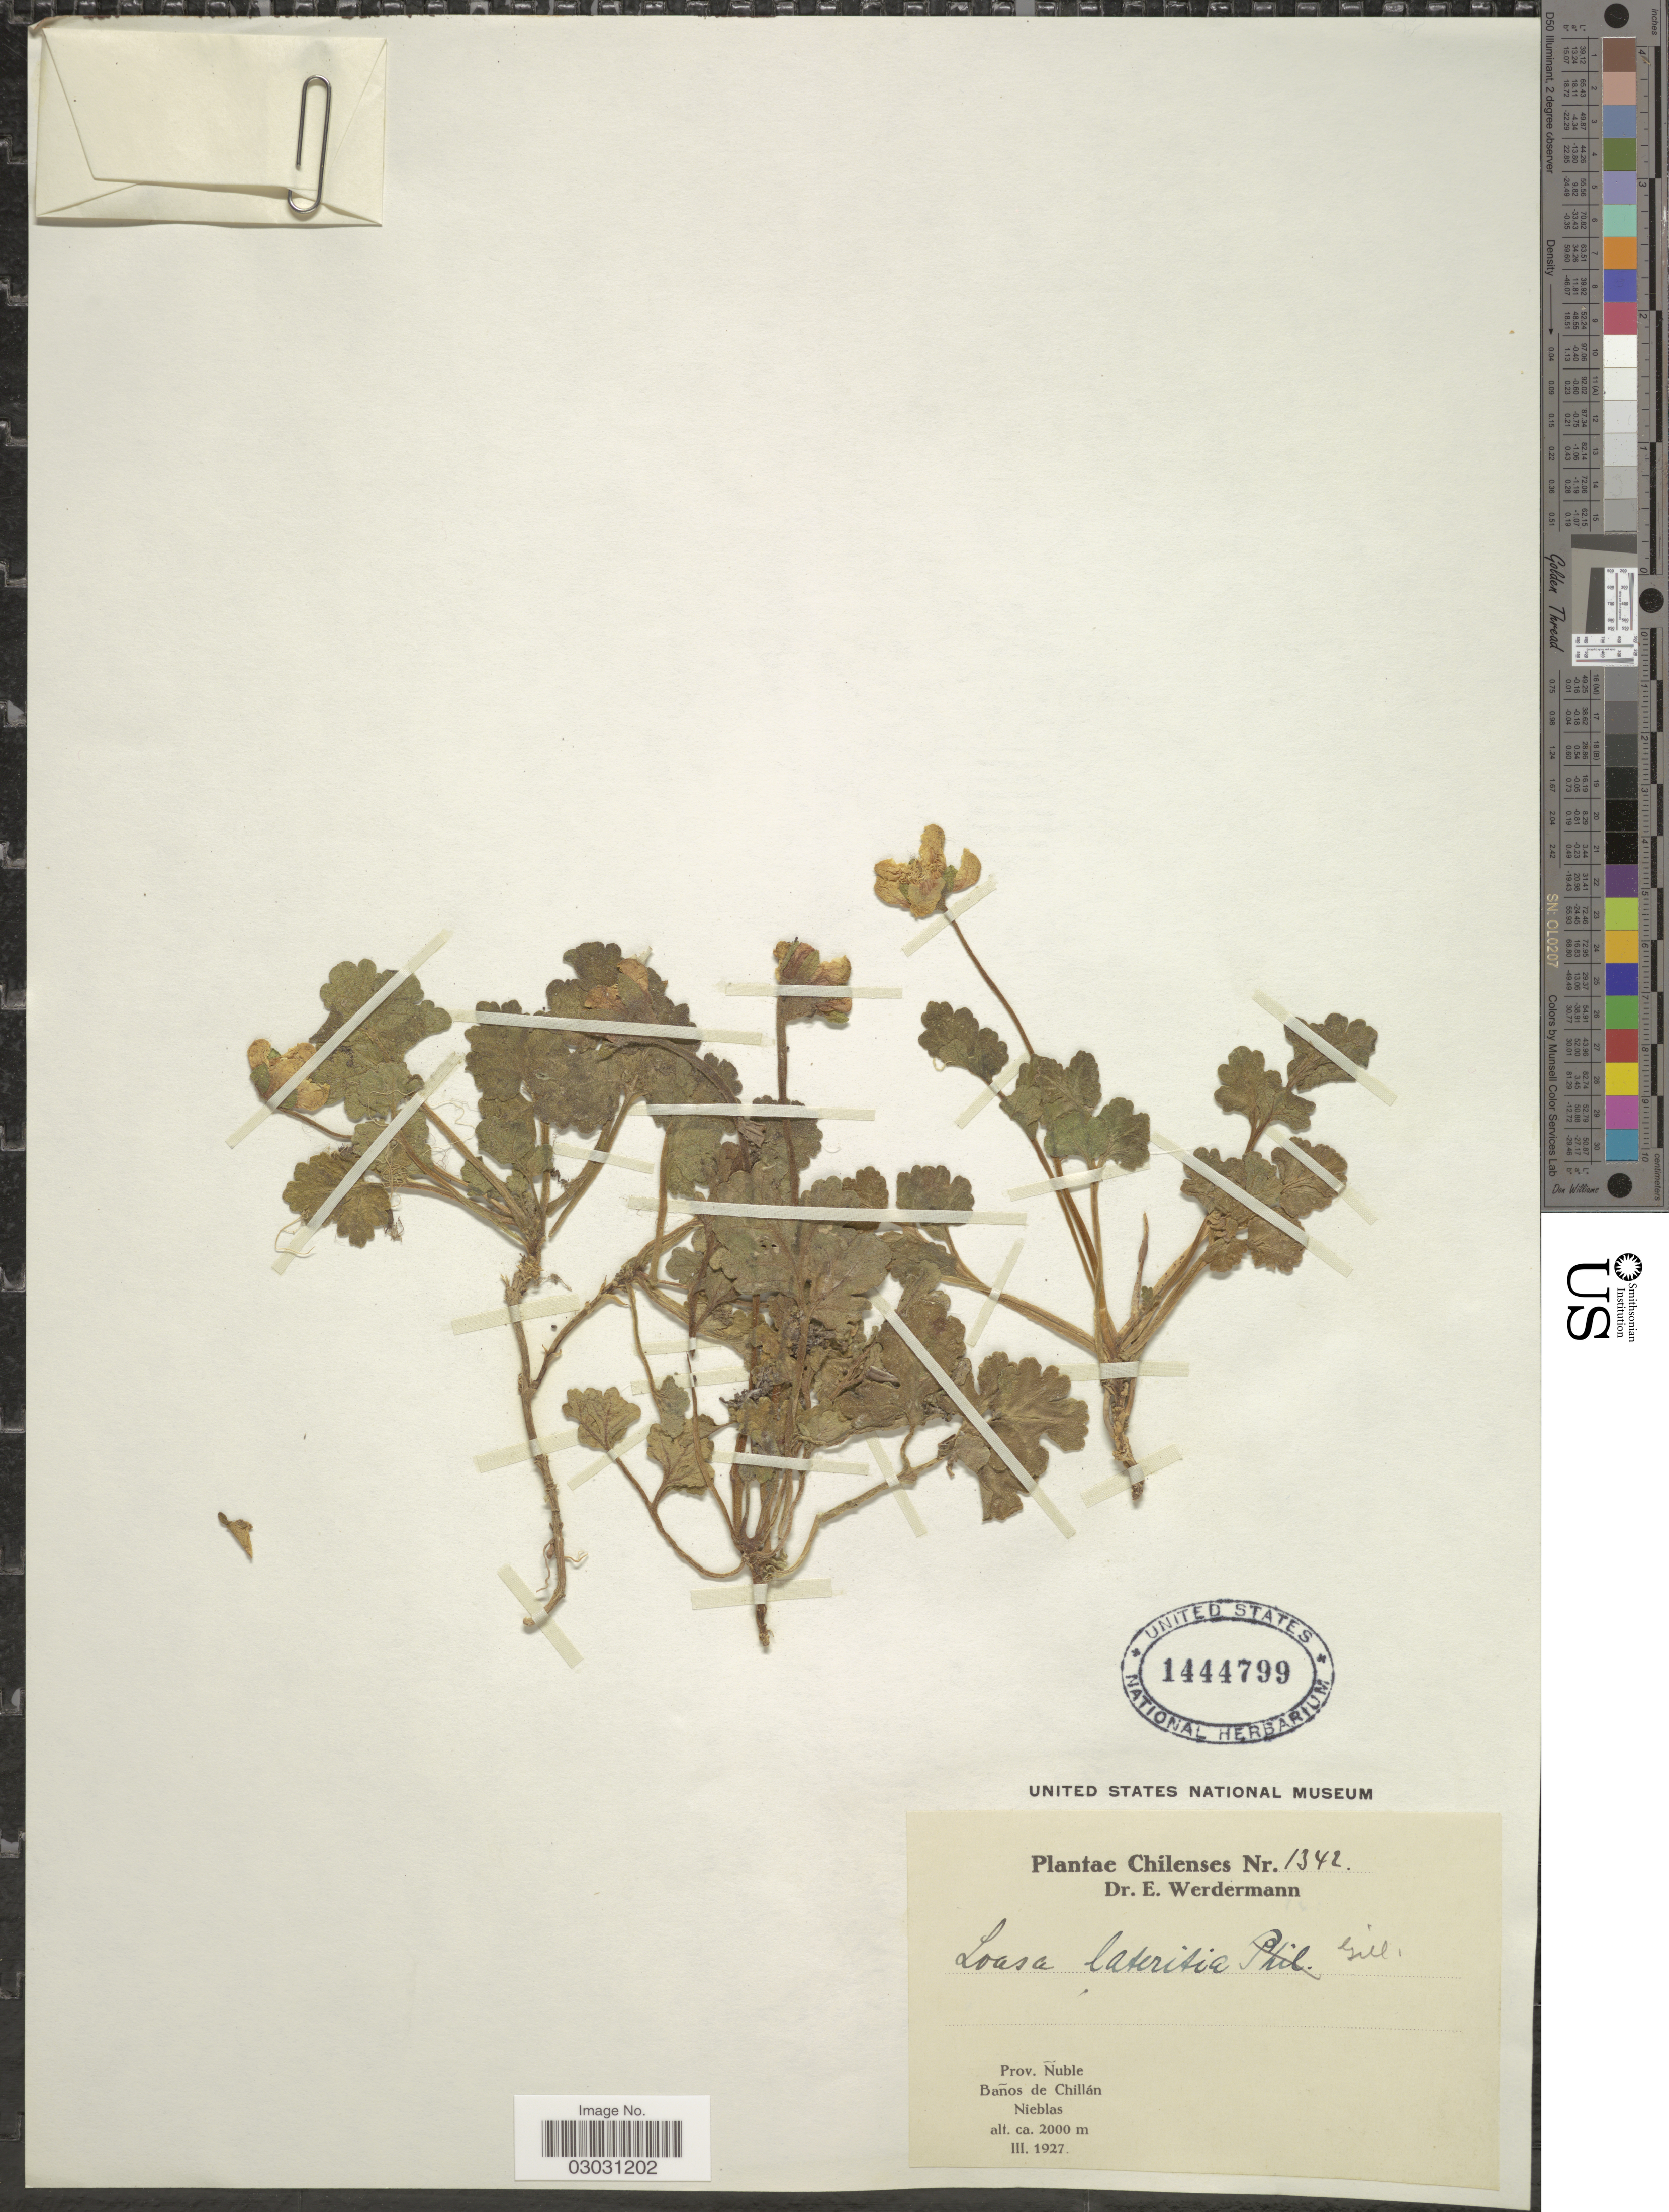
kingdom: Plantae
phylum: Tracheophyta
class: Magnoliopsida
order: Cornales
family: Loasaceae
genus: Grausa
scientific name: Grausa laterita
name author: (Gillies ex Arn.) Weigend & R. H. Acuña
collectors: E. Werdermann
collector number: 1342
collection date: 1927-03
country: Chile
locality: Prov. Ñuble, Baños de Chillán, Nieblas.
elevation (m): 2000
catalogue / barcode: US 1444799